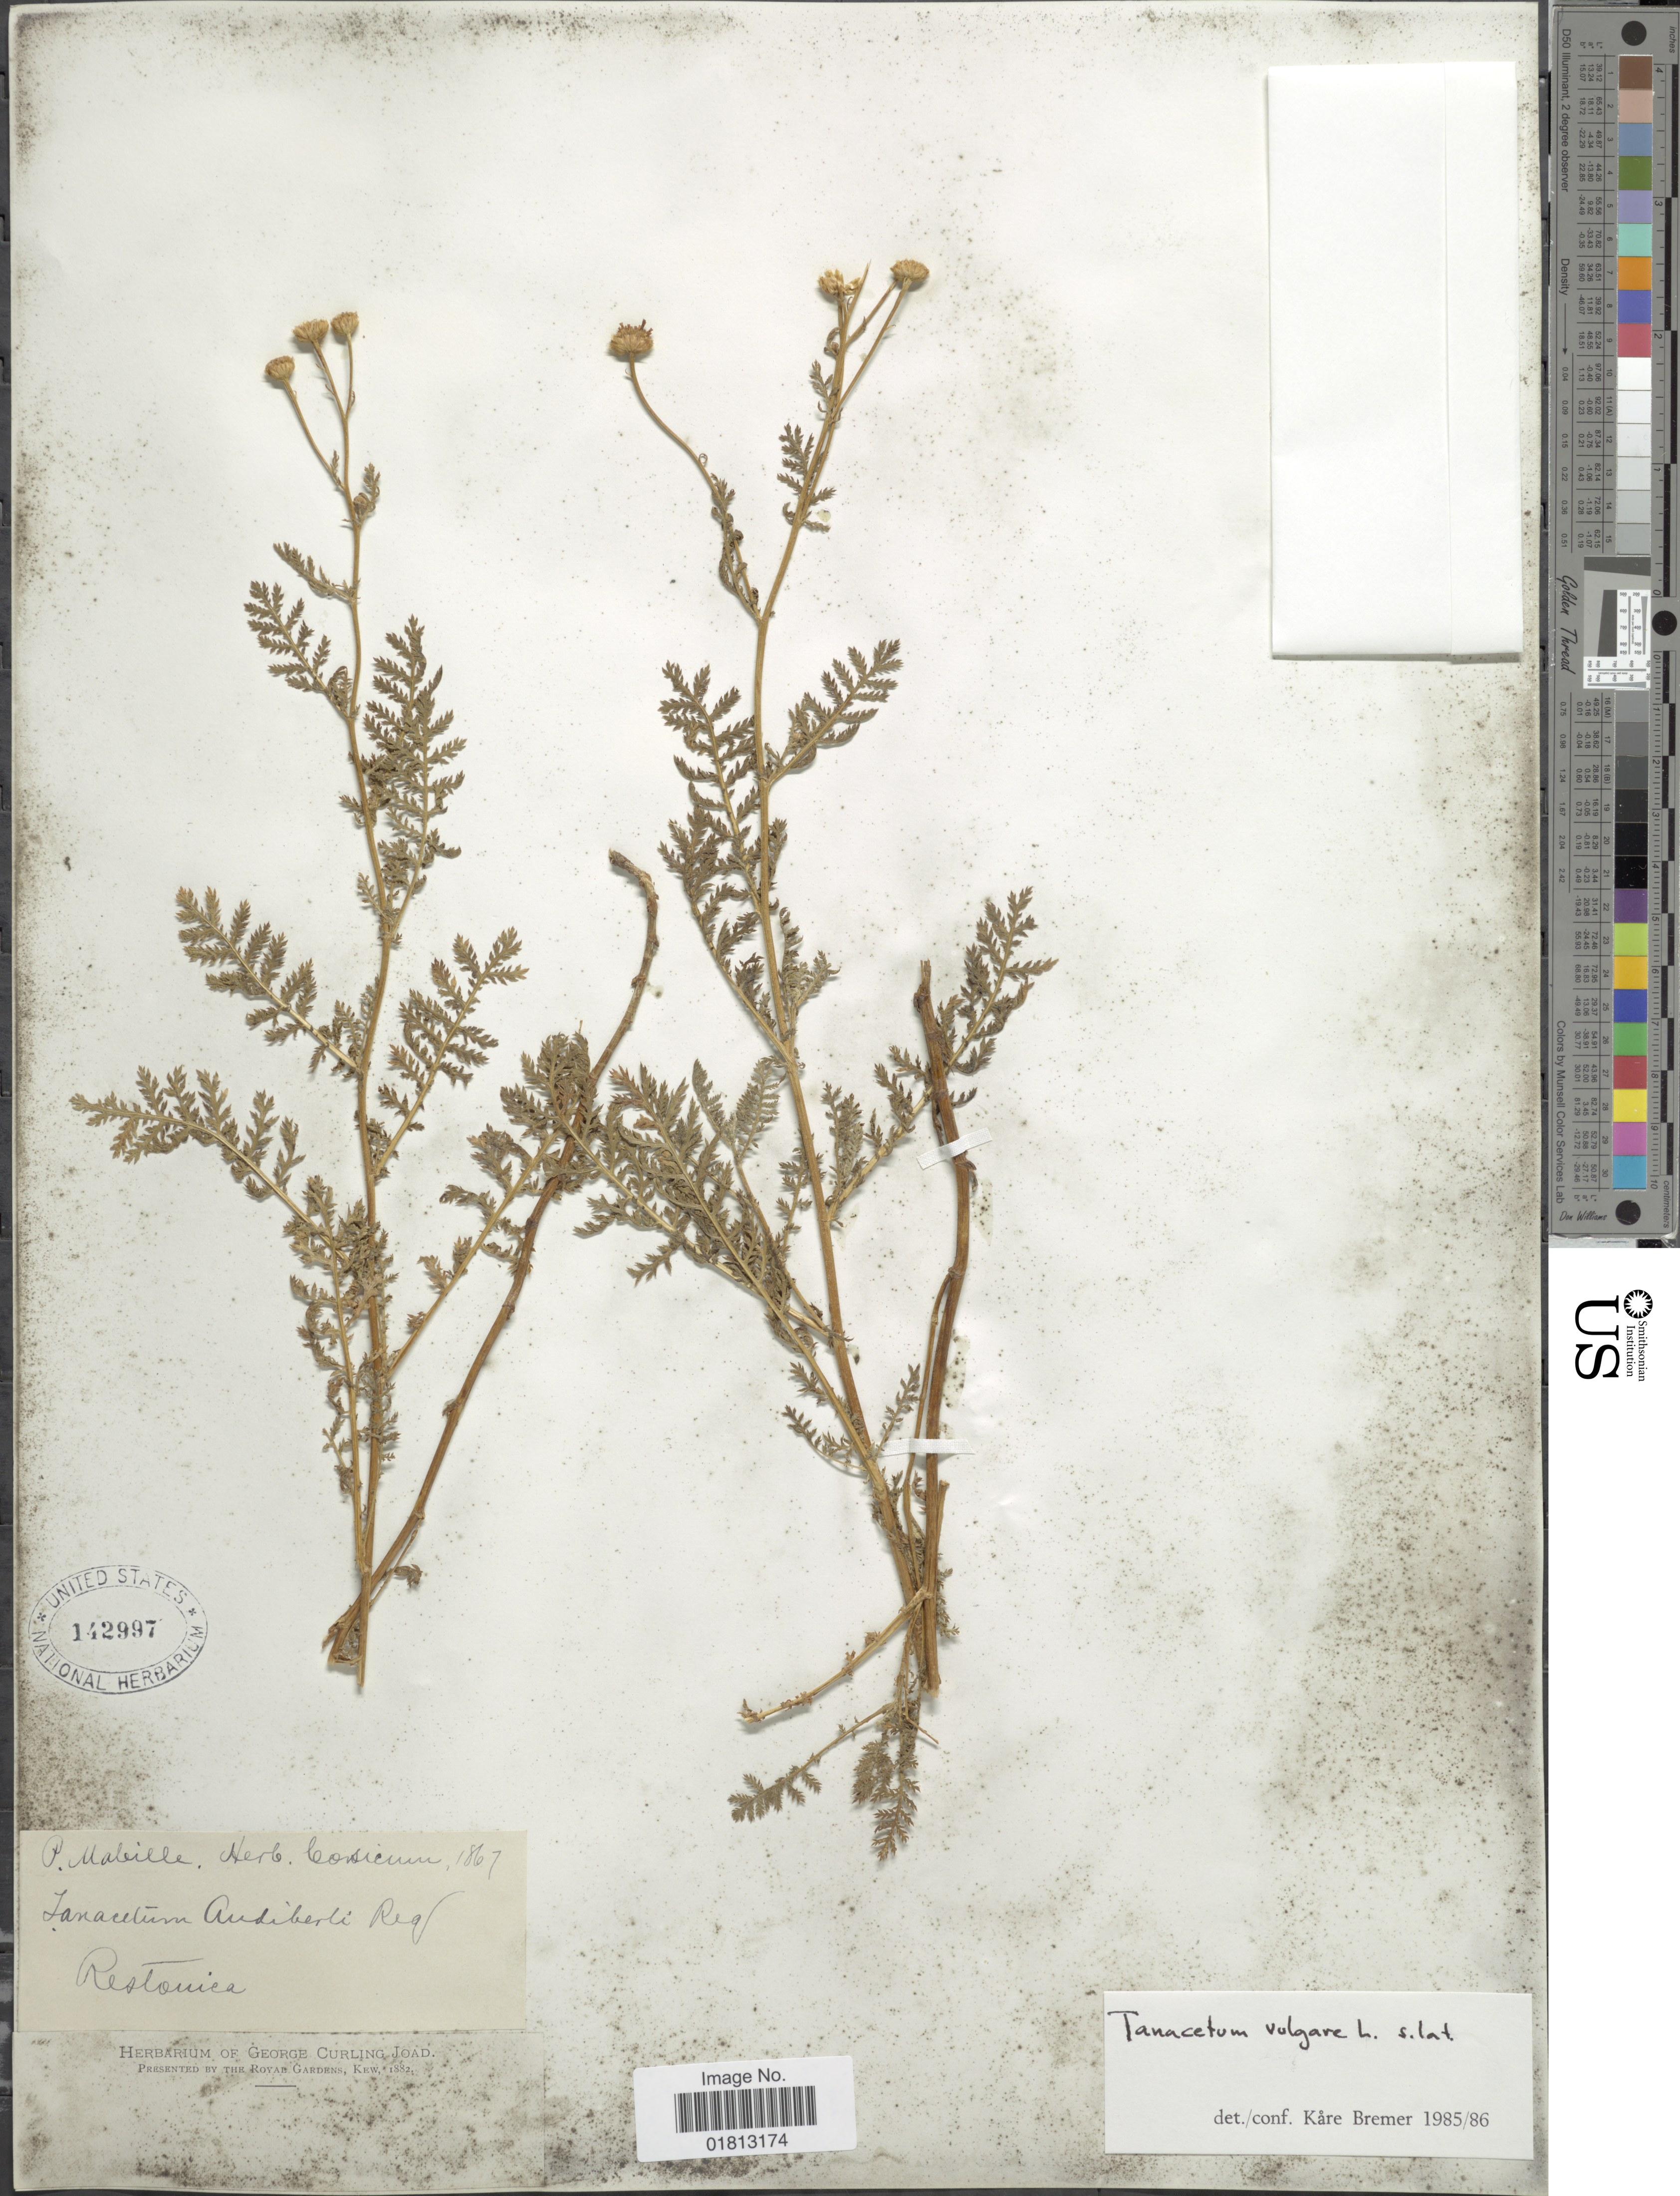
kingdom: Plantae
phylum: Tracheophyta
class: Magnoliopsida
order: Asterales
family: Asteraceae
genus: Tanacetum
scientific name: Tanacetum vulgare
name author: L.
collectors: P. Mabille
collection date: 1867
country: France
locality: Restonica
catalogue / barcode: US 142997